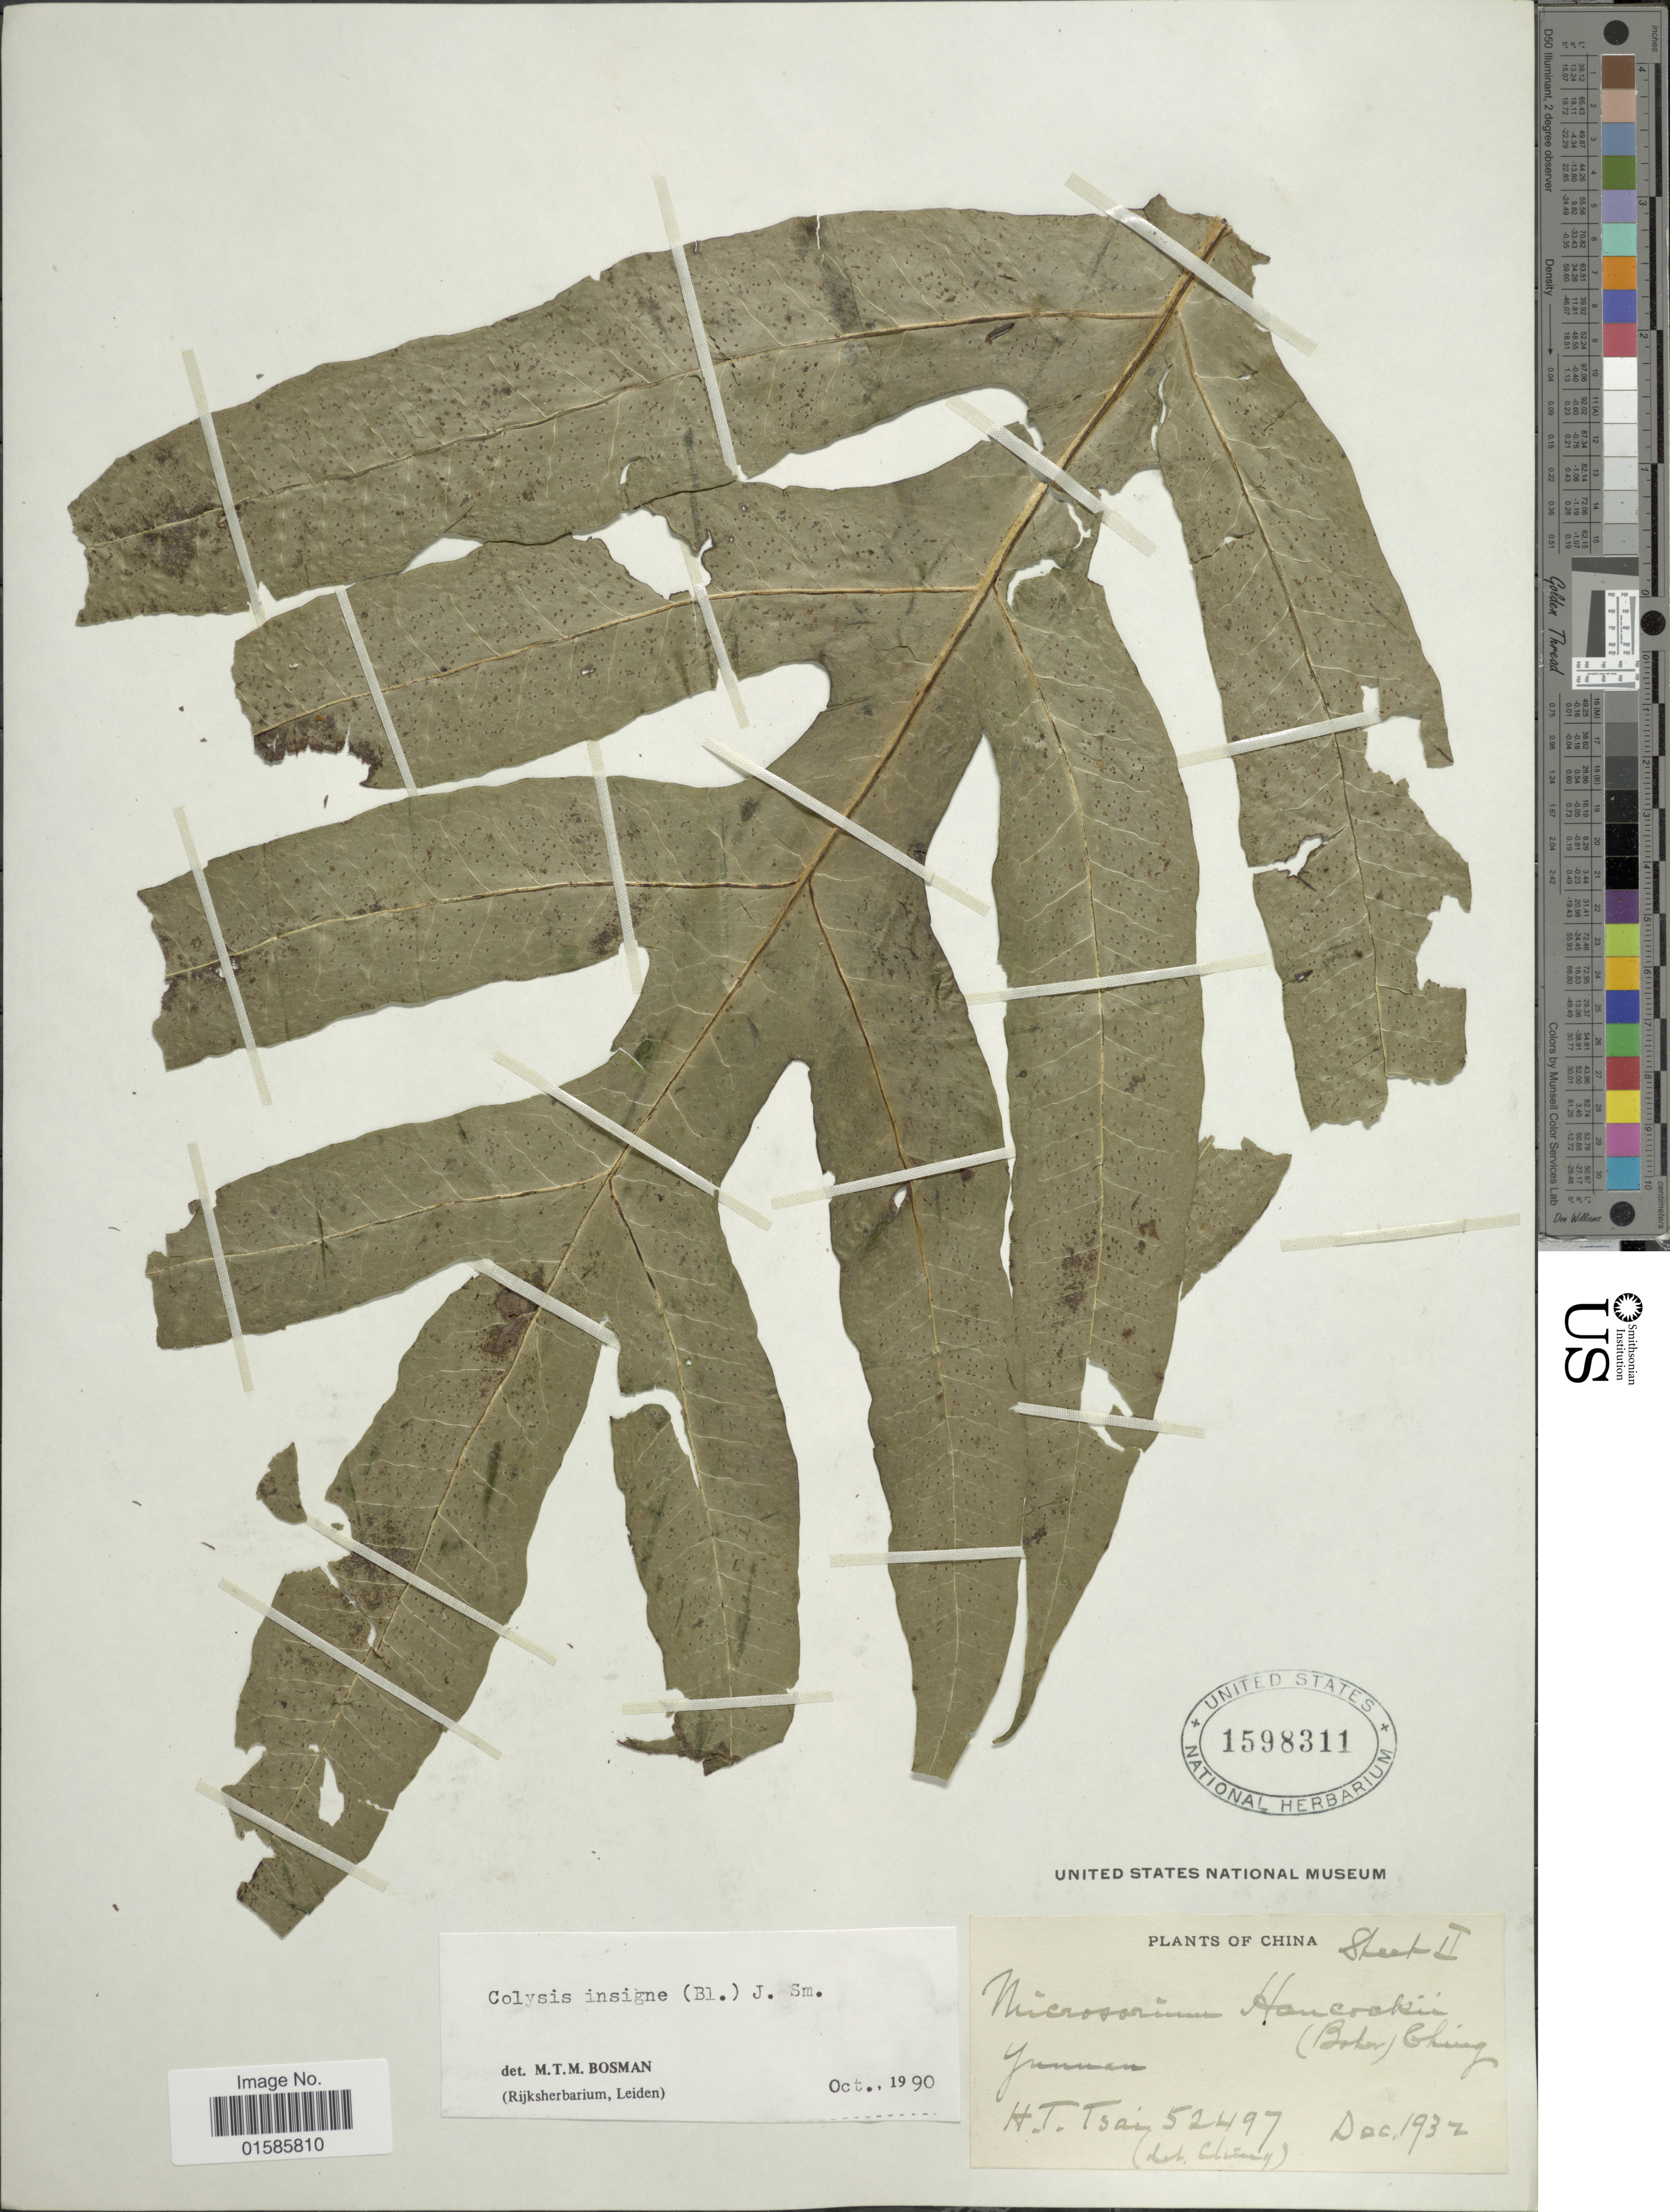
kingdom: Plantae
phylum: Tracheophyta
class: Polypodiopsida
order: Polypodiales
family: Polypodiaceae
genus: Microsorum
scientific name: Microsorum insigne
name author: (Blume) Copel.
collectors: H. Tsai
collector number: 52497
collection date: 1932-12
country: China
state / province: Yunnan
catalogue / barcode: US 1598311